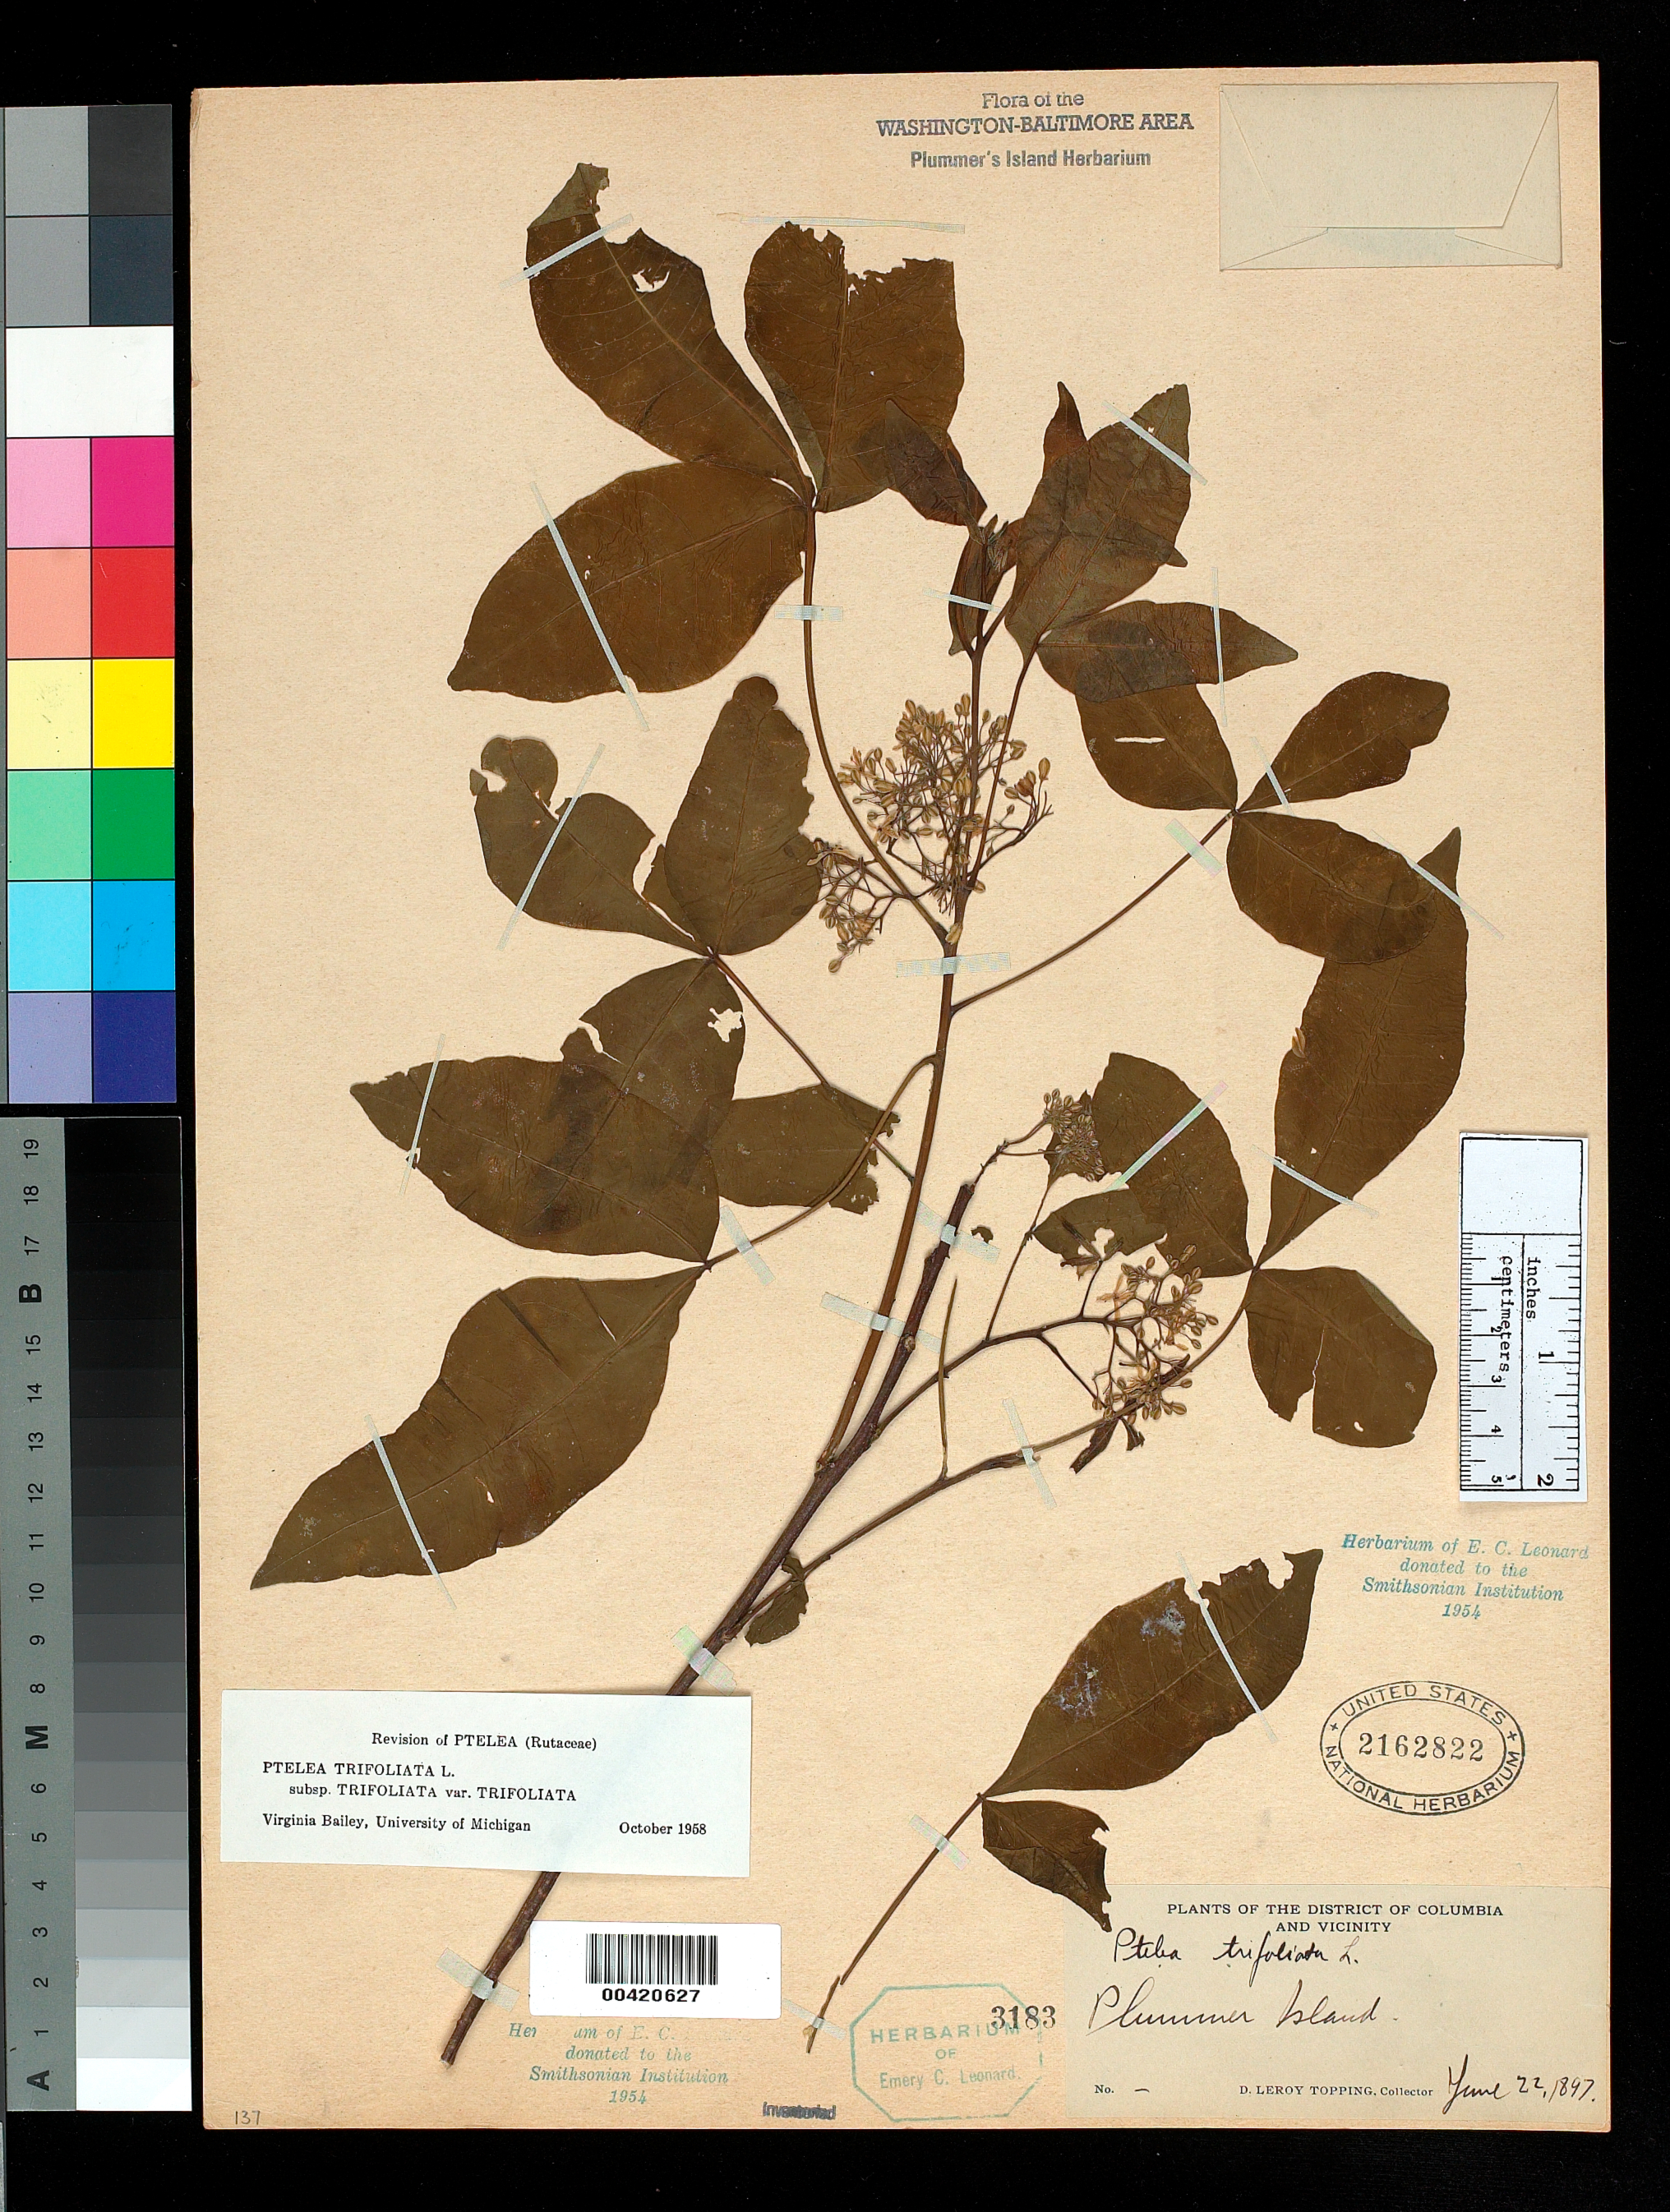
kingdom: Plantae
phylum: Tracheophyta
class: Magnoliopsida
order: Sapindales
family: Rutaceae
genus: Ptelea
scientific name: Ptelea trifoliata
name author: L.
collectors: D. L. Topping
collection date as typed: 22 Jun 1897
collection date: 1897-06-22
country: United States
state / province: Maryland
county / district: Montgomery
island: Plummers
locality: Plummer's Island C. & O. Canal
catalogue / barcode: US 2162822